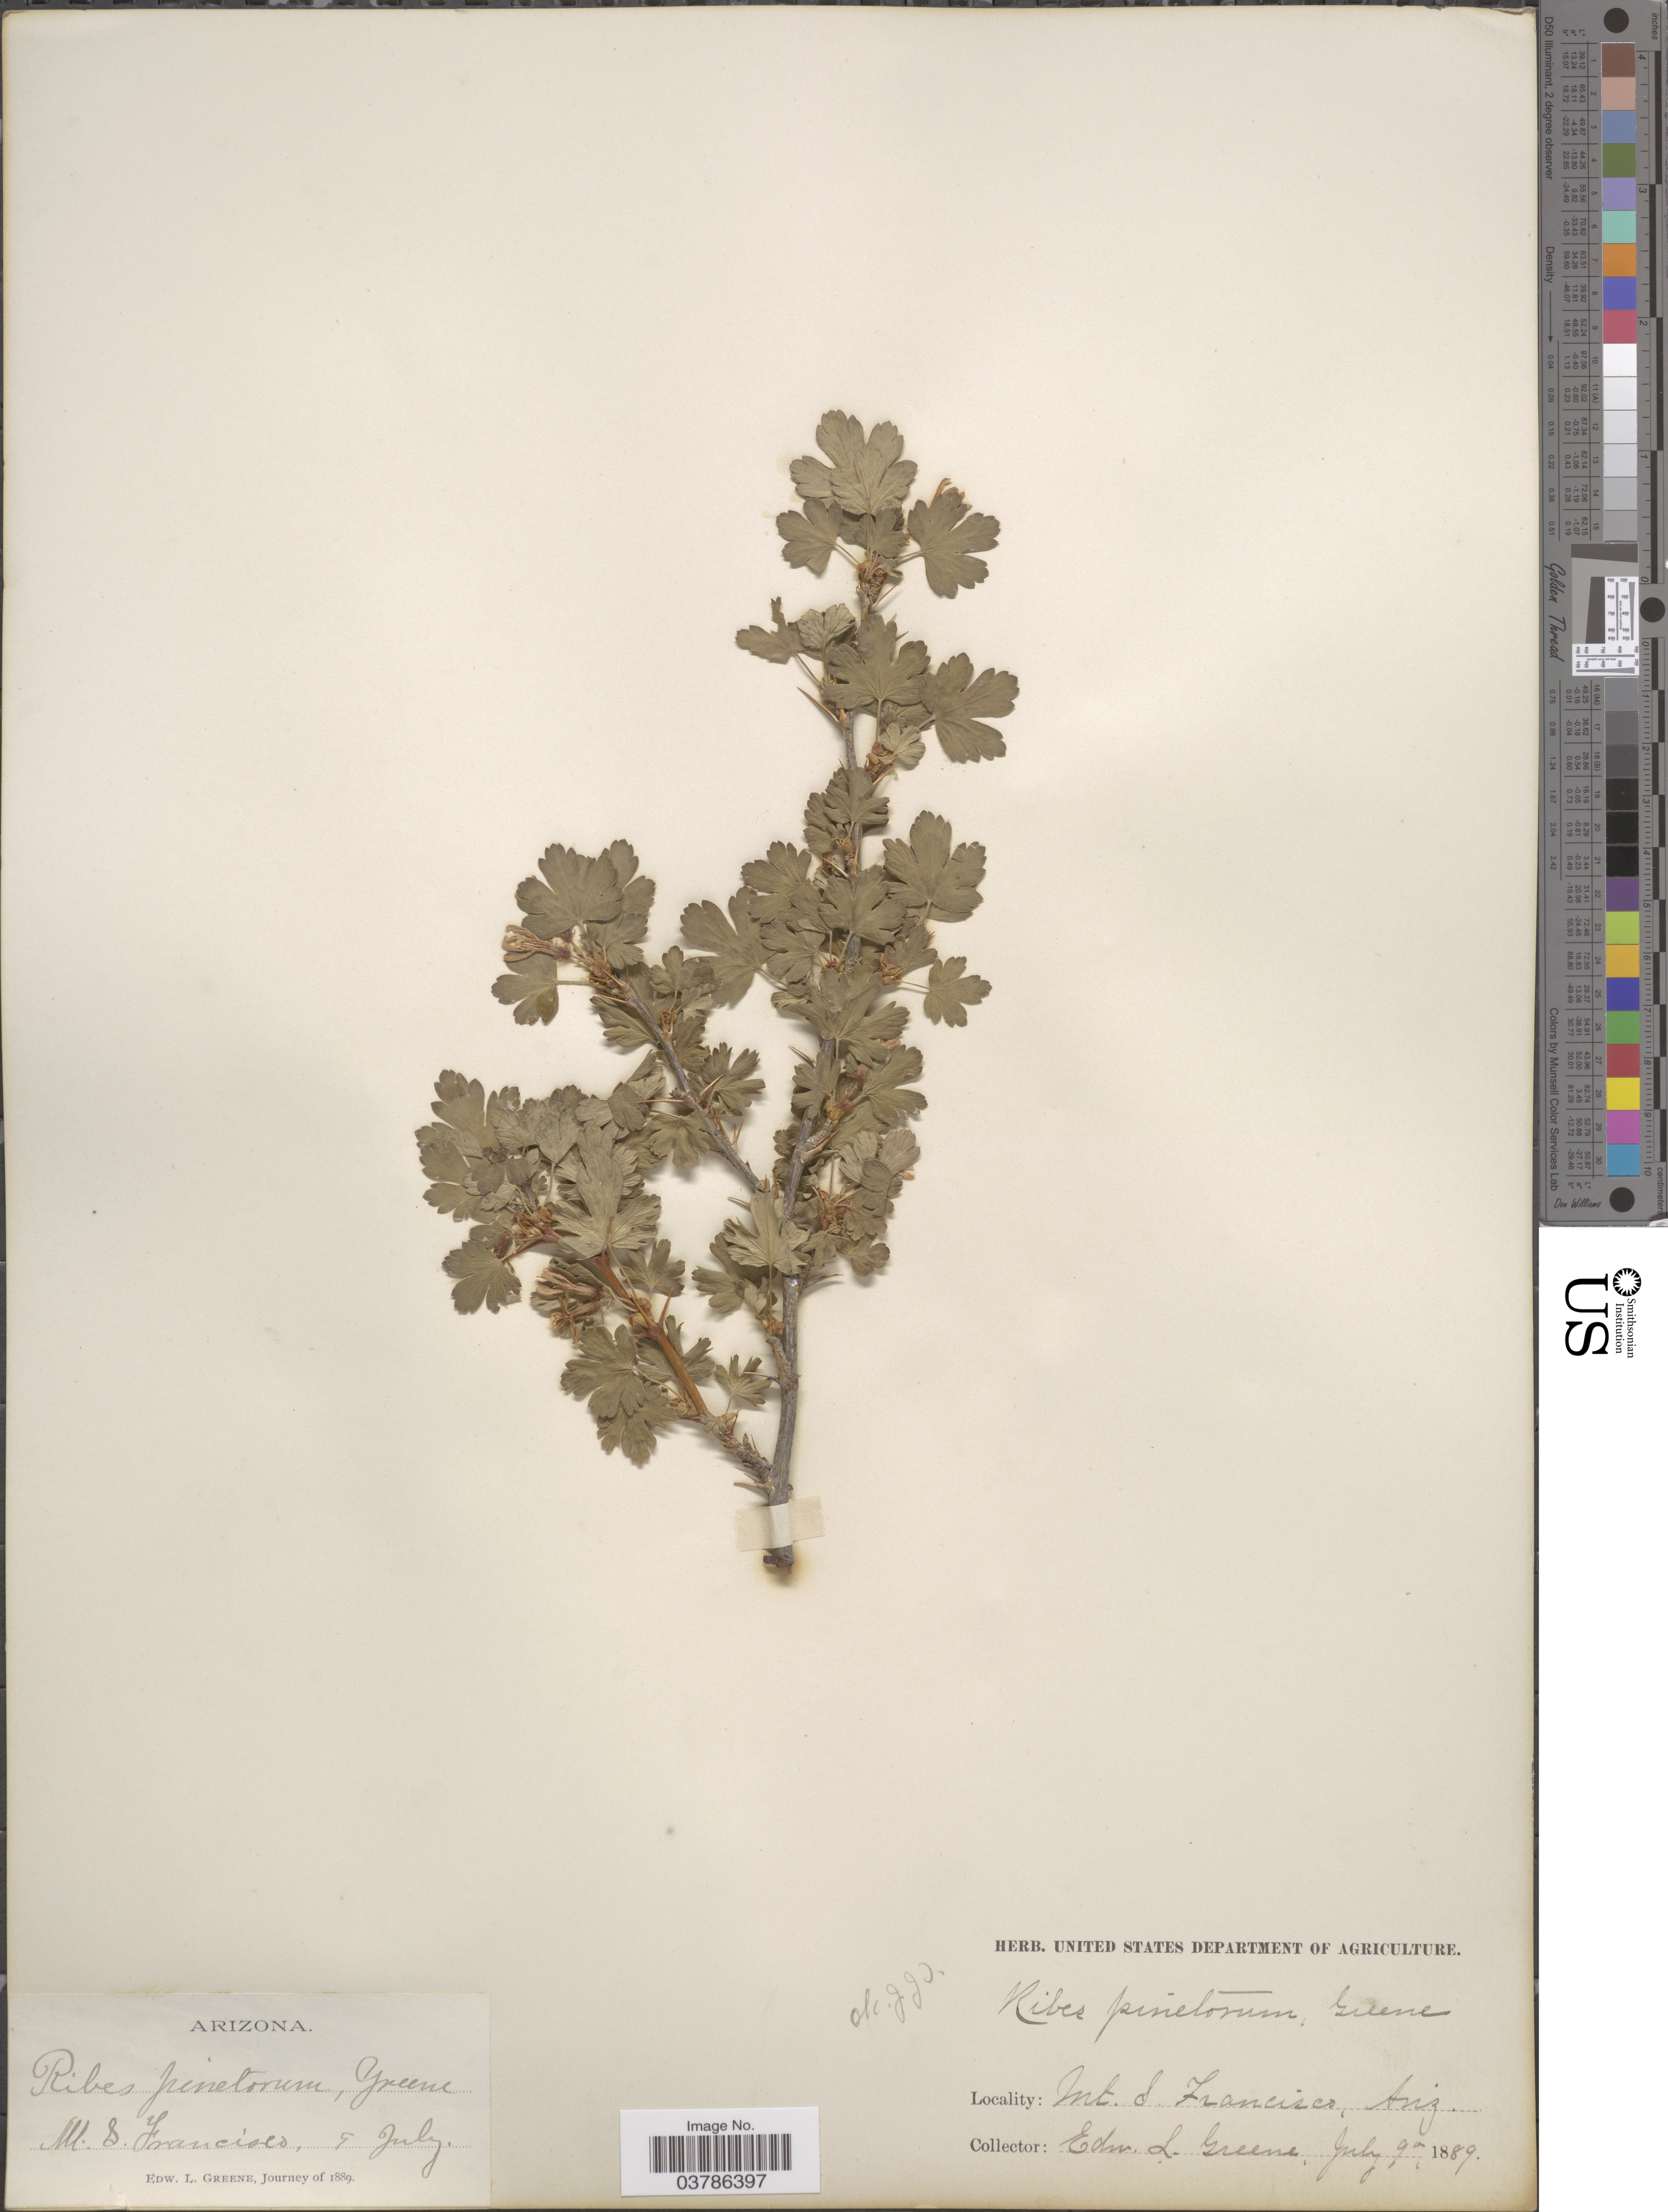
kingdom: Plantae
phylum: Tracheophyta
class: Magnoliopsida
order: Saxifragales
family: Grossulariaceae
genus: Ribes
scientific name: Ribes pinetorum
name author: Greene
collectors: E. L. Greene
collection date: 1889-07-09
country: United States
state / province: Arizona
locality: Mt. S. Francisco.